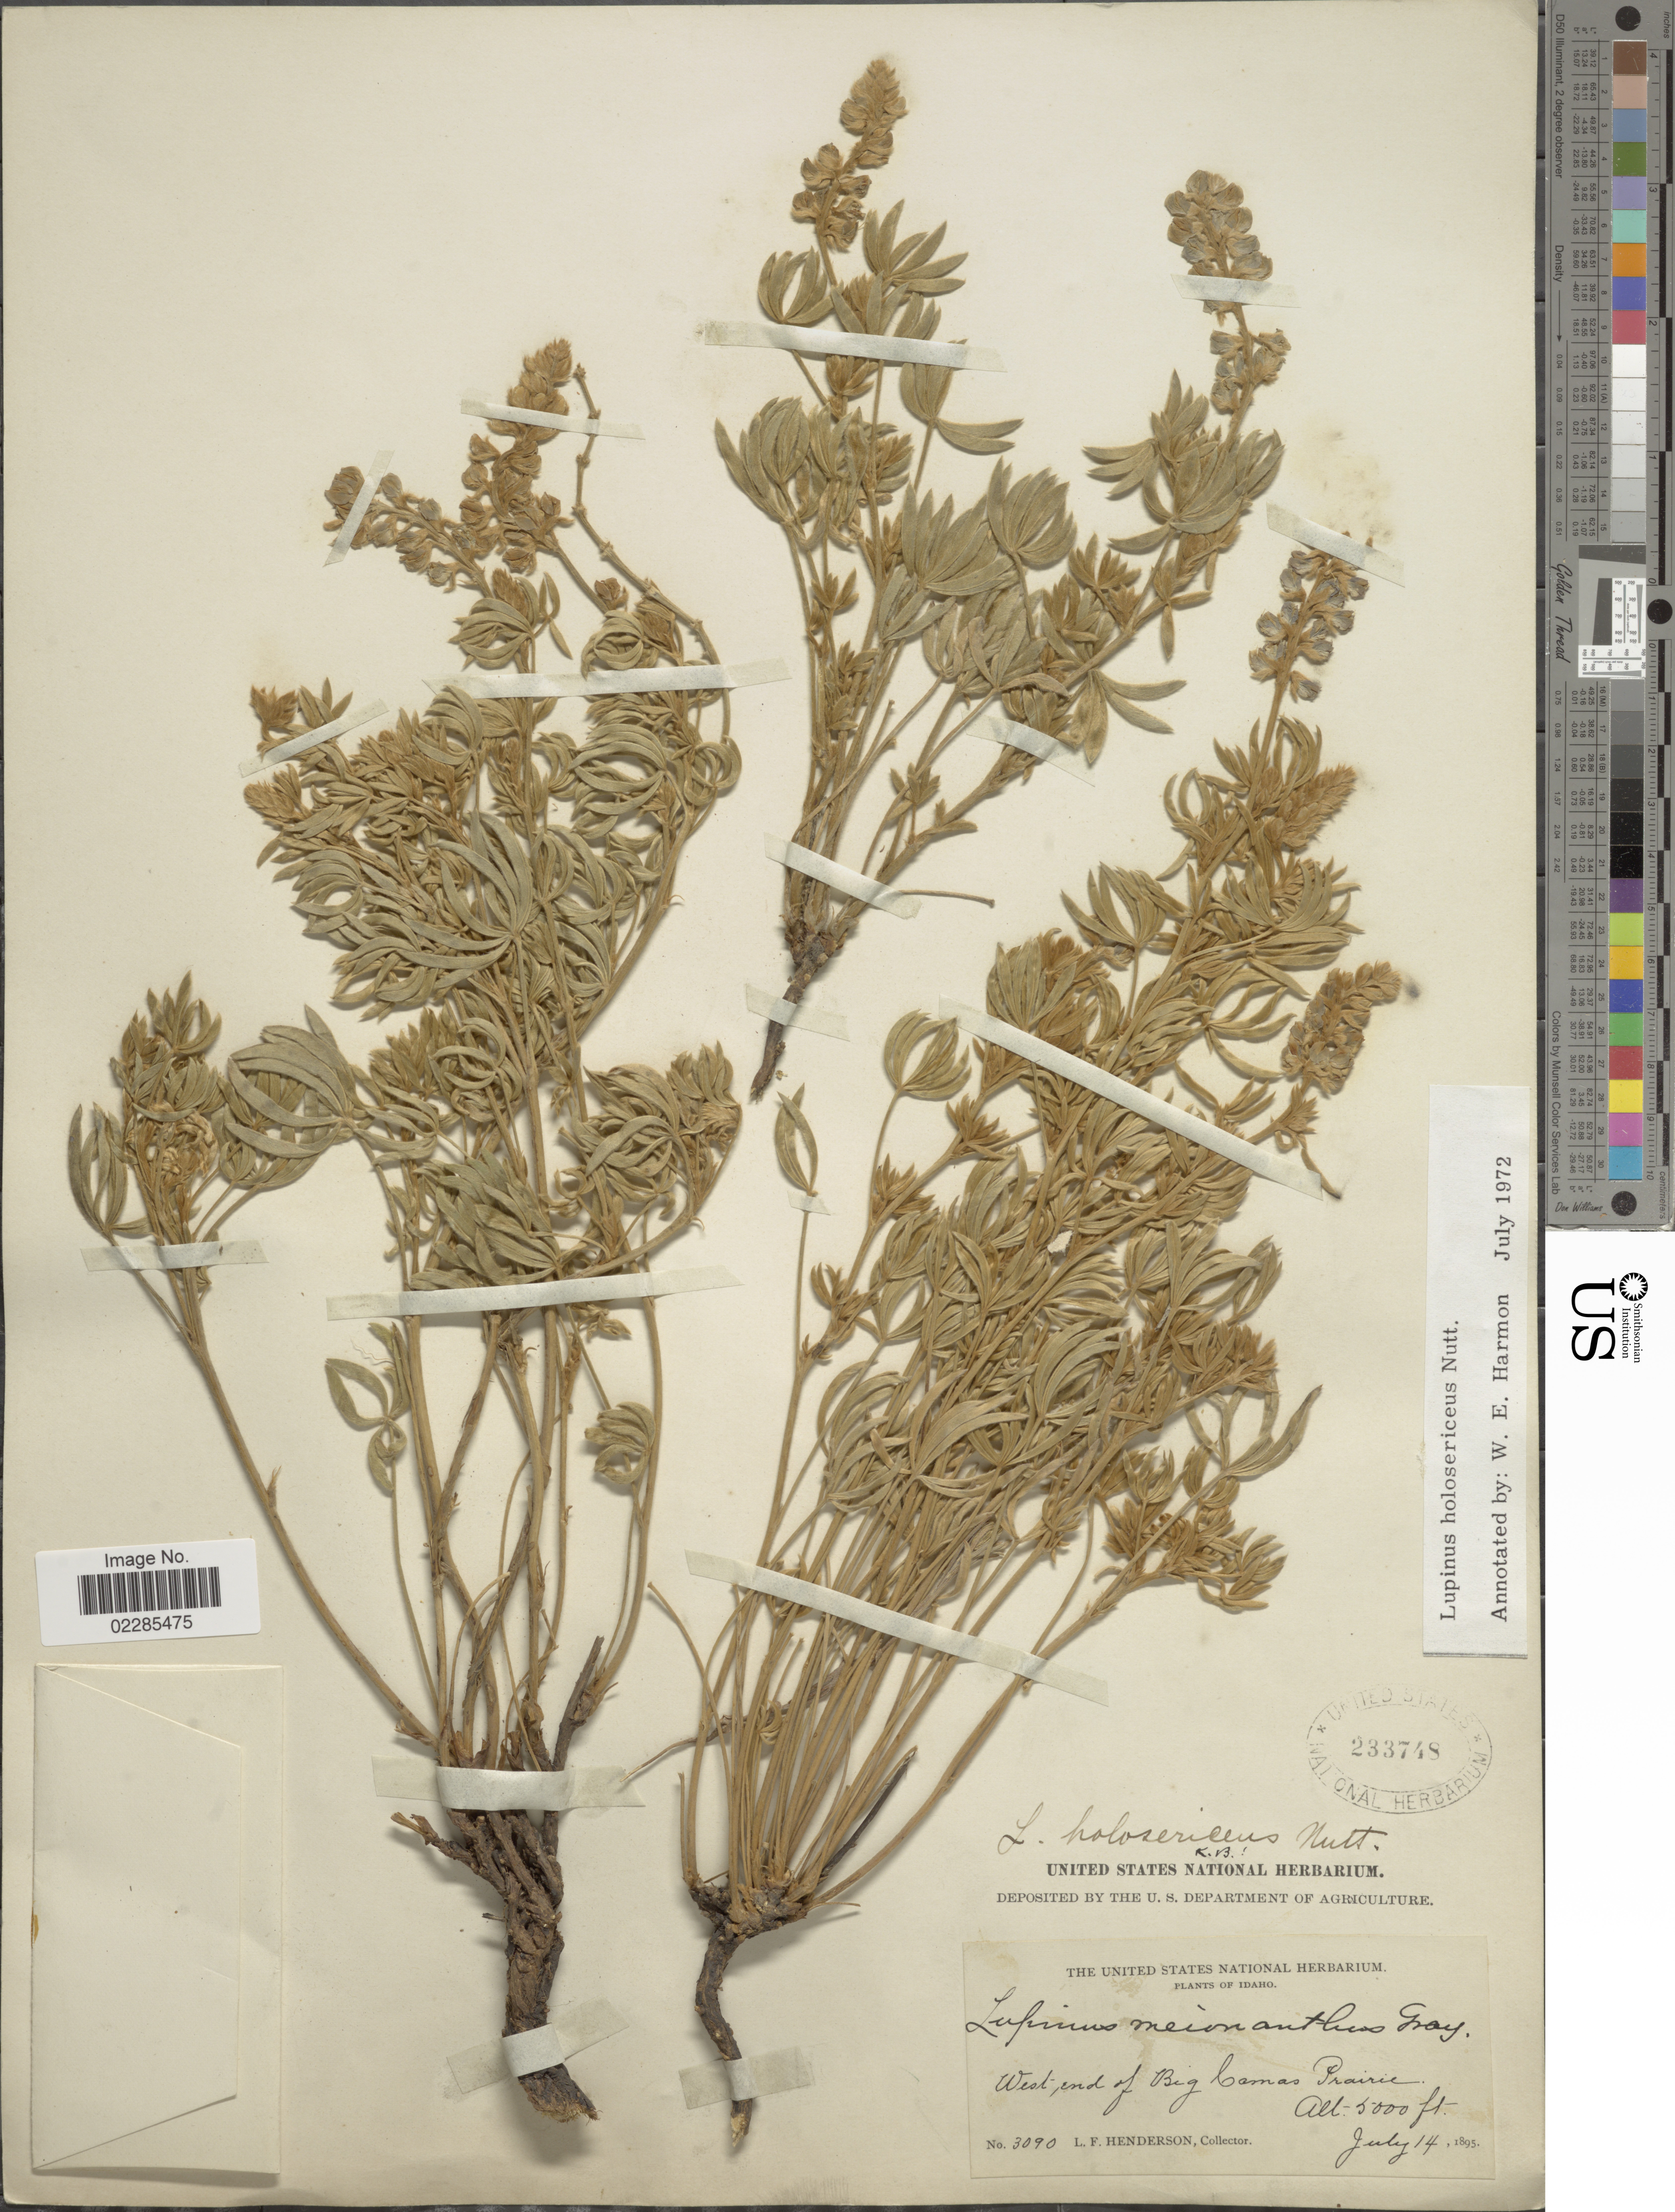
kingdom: Plantae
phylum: Tracheophyta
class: Magnoliopsida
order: Fabales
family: Fabaceae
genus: Lupinus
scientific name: Lupinus holosericeus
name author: Nutt.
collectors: L. Henderson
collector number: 3090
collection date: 1895-07-14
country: United States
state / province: Idaho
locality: West end of Big Camas Prairie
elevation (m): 1524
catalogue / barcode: US 233748